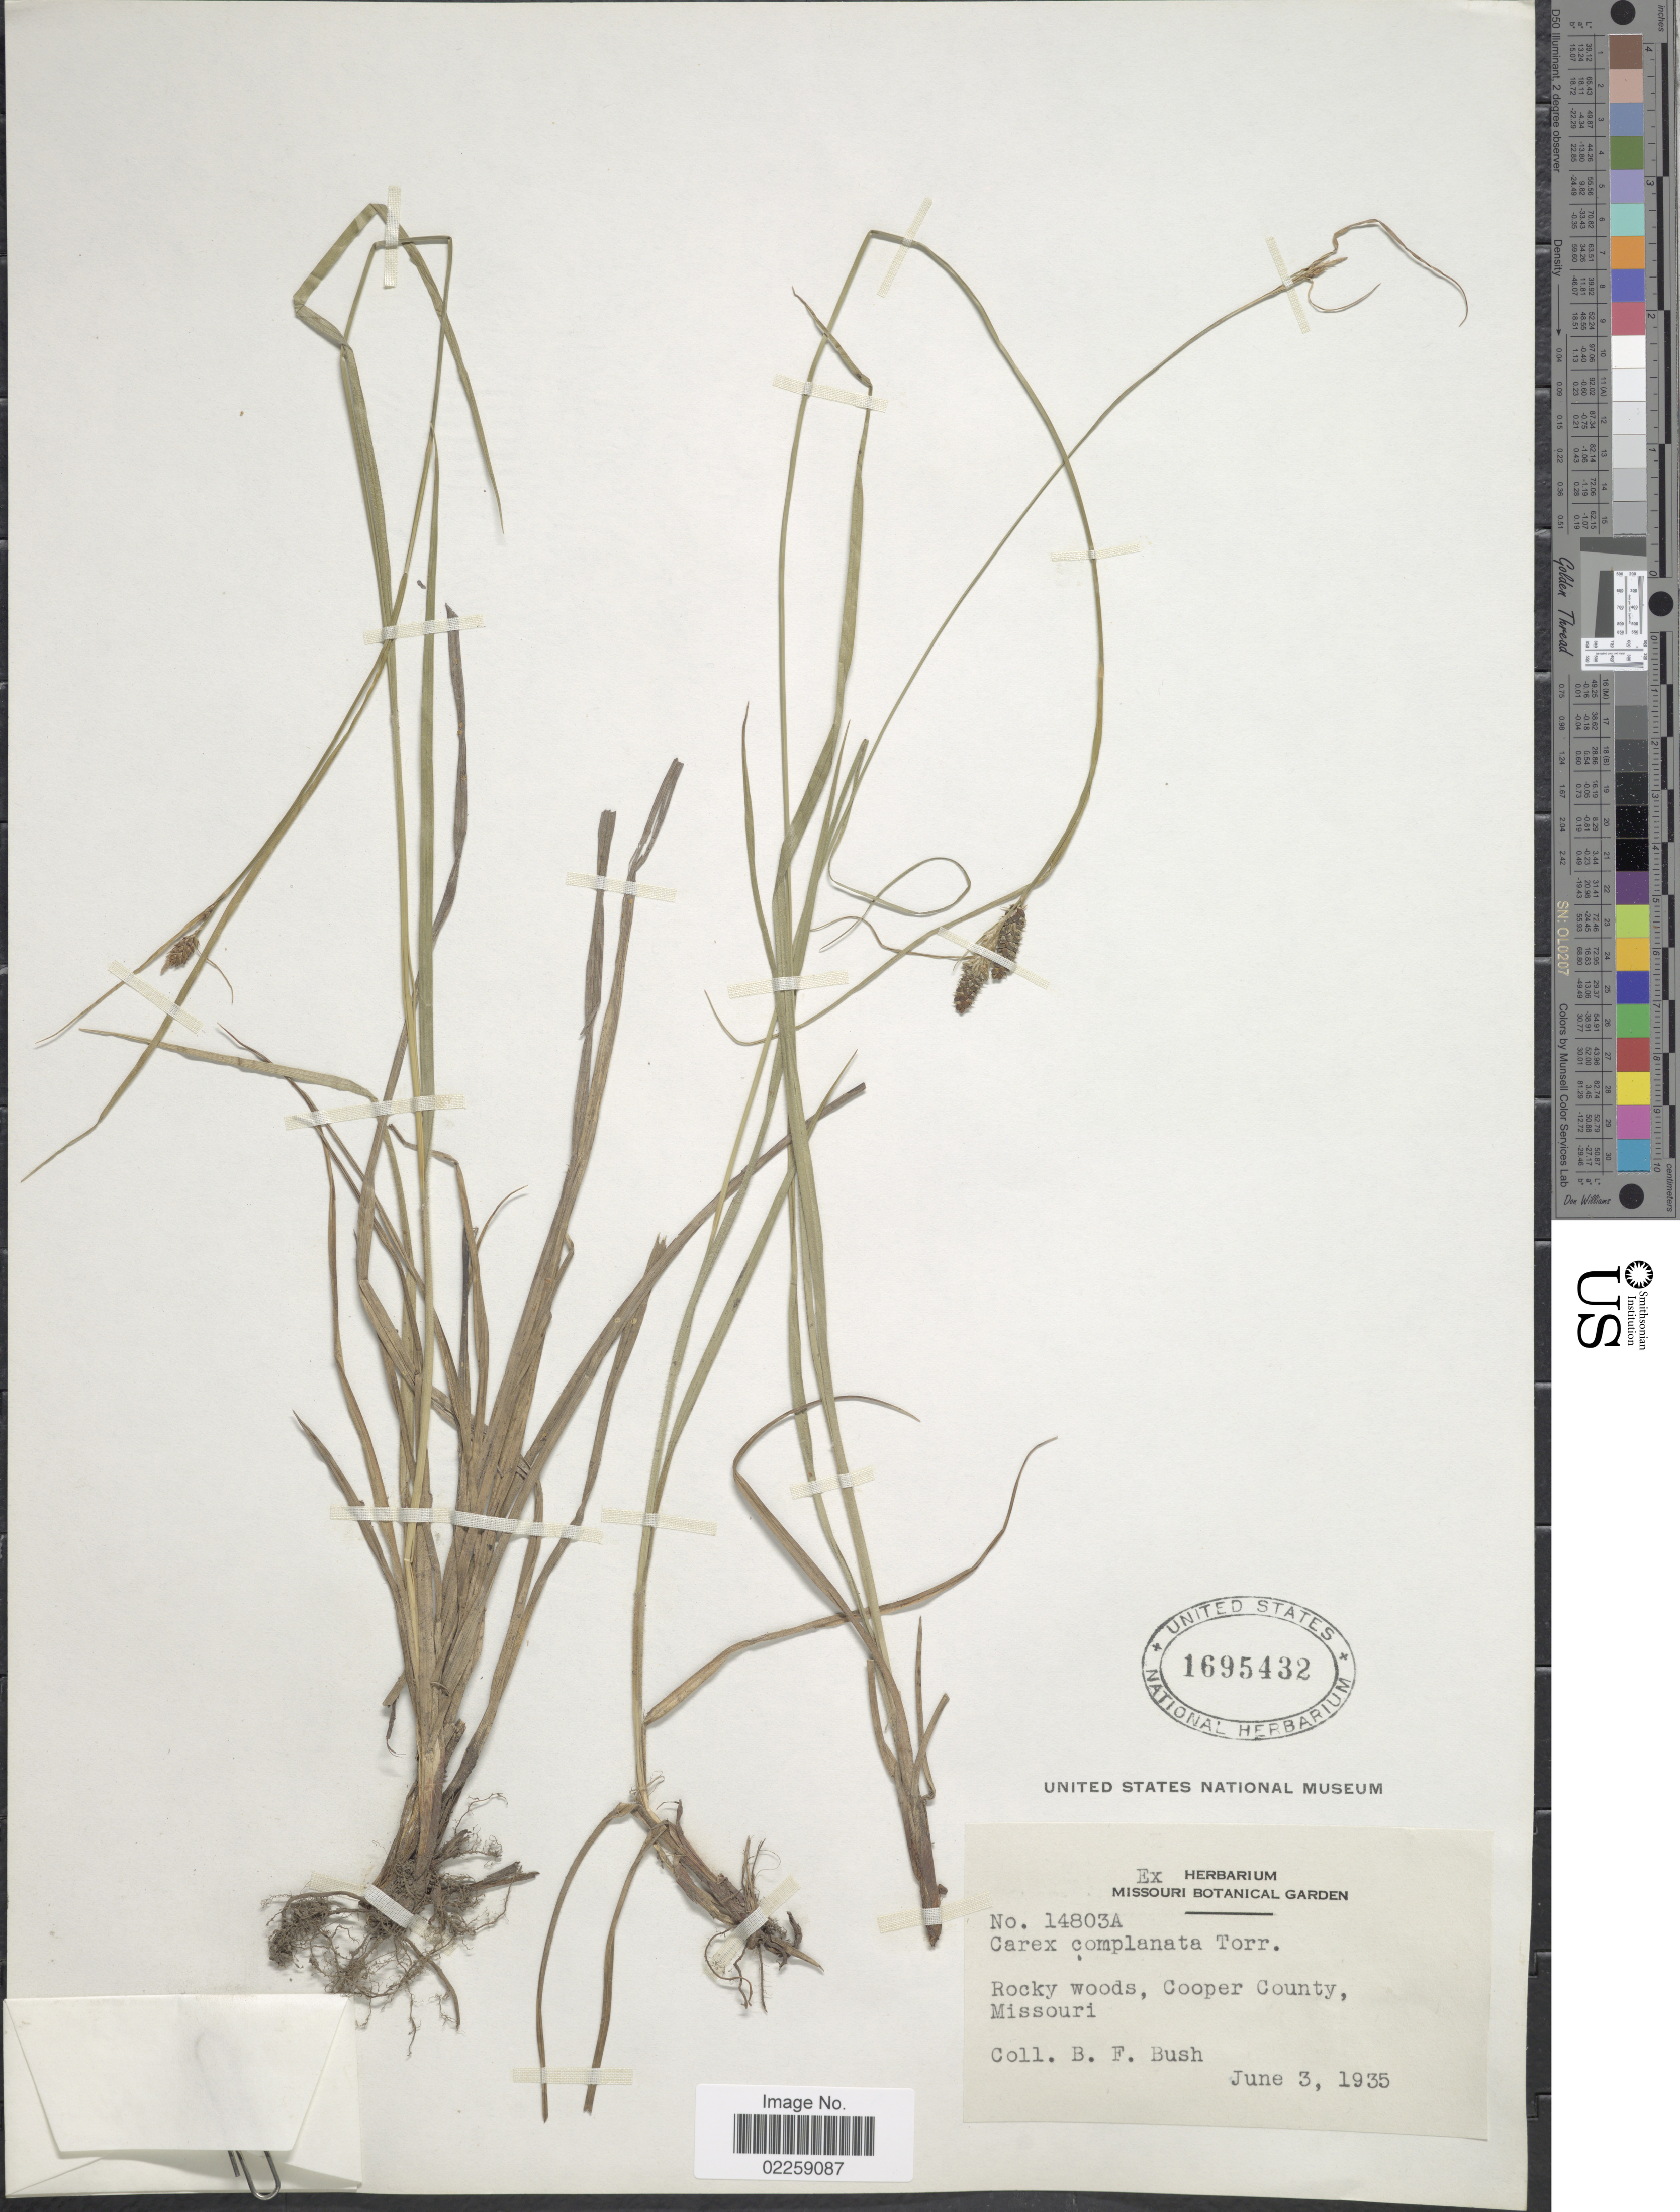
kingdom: Plantae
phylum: Tracheophyta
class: Liliopsida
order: Poales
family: Cyperaceae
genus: Carex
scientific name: Carex complanata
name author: Torr. & Hook.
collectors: B. F. Bush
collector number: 14803A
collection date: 1935-06-03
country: United States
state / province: Missouri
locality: Rocky woods, Cooper County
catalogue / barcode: US 1295432